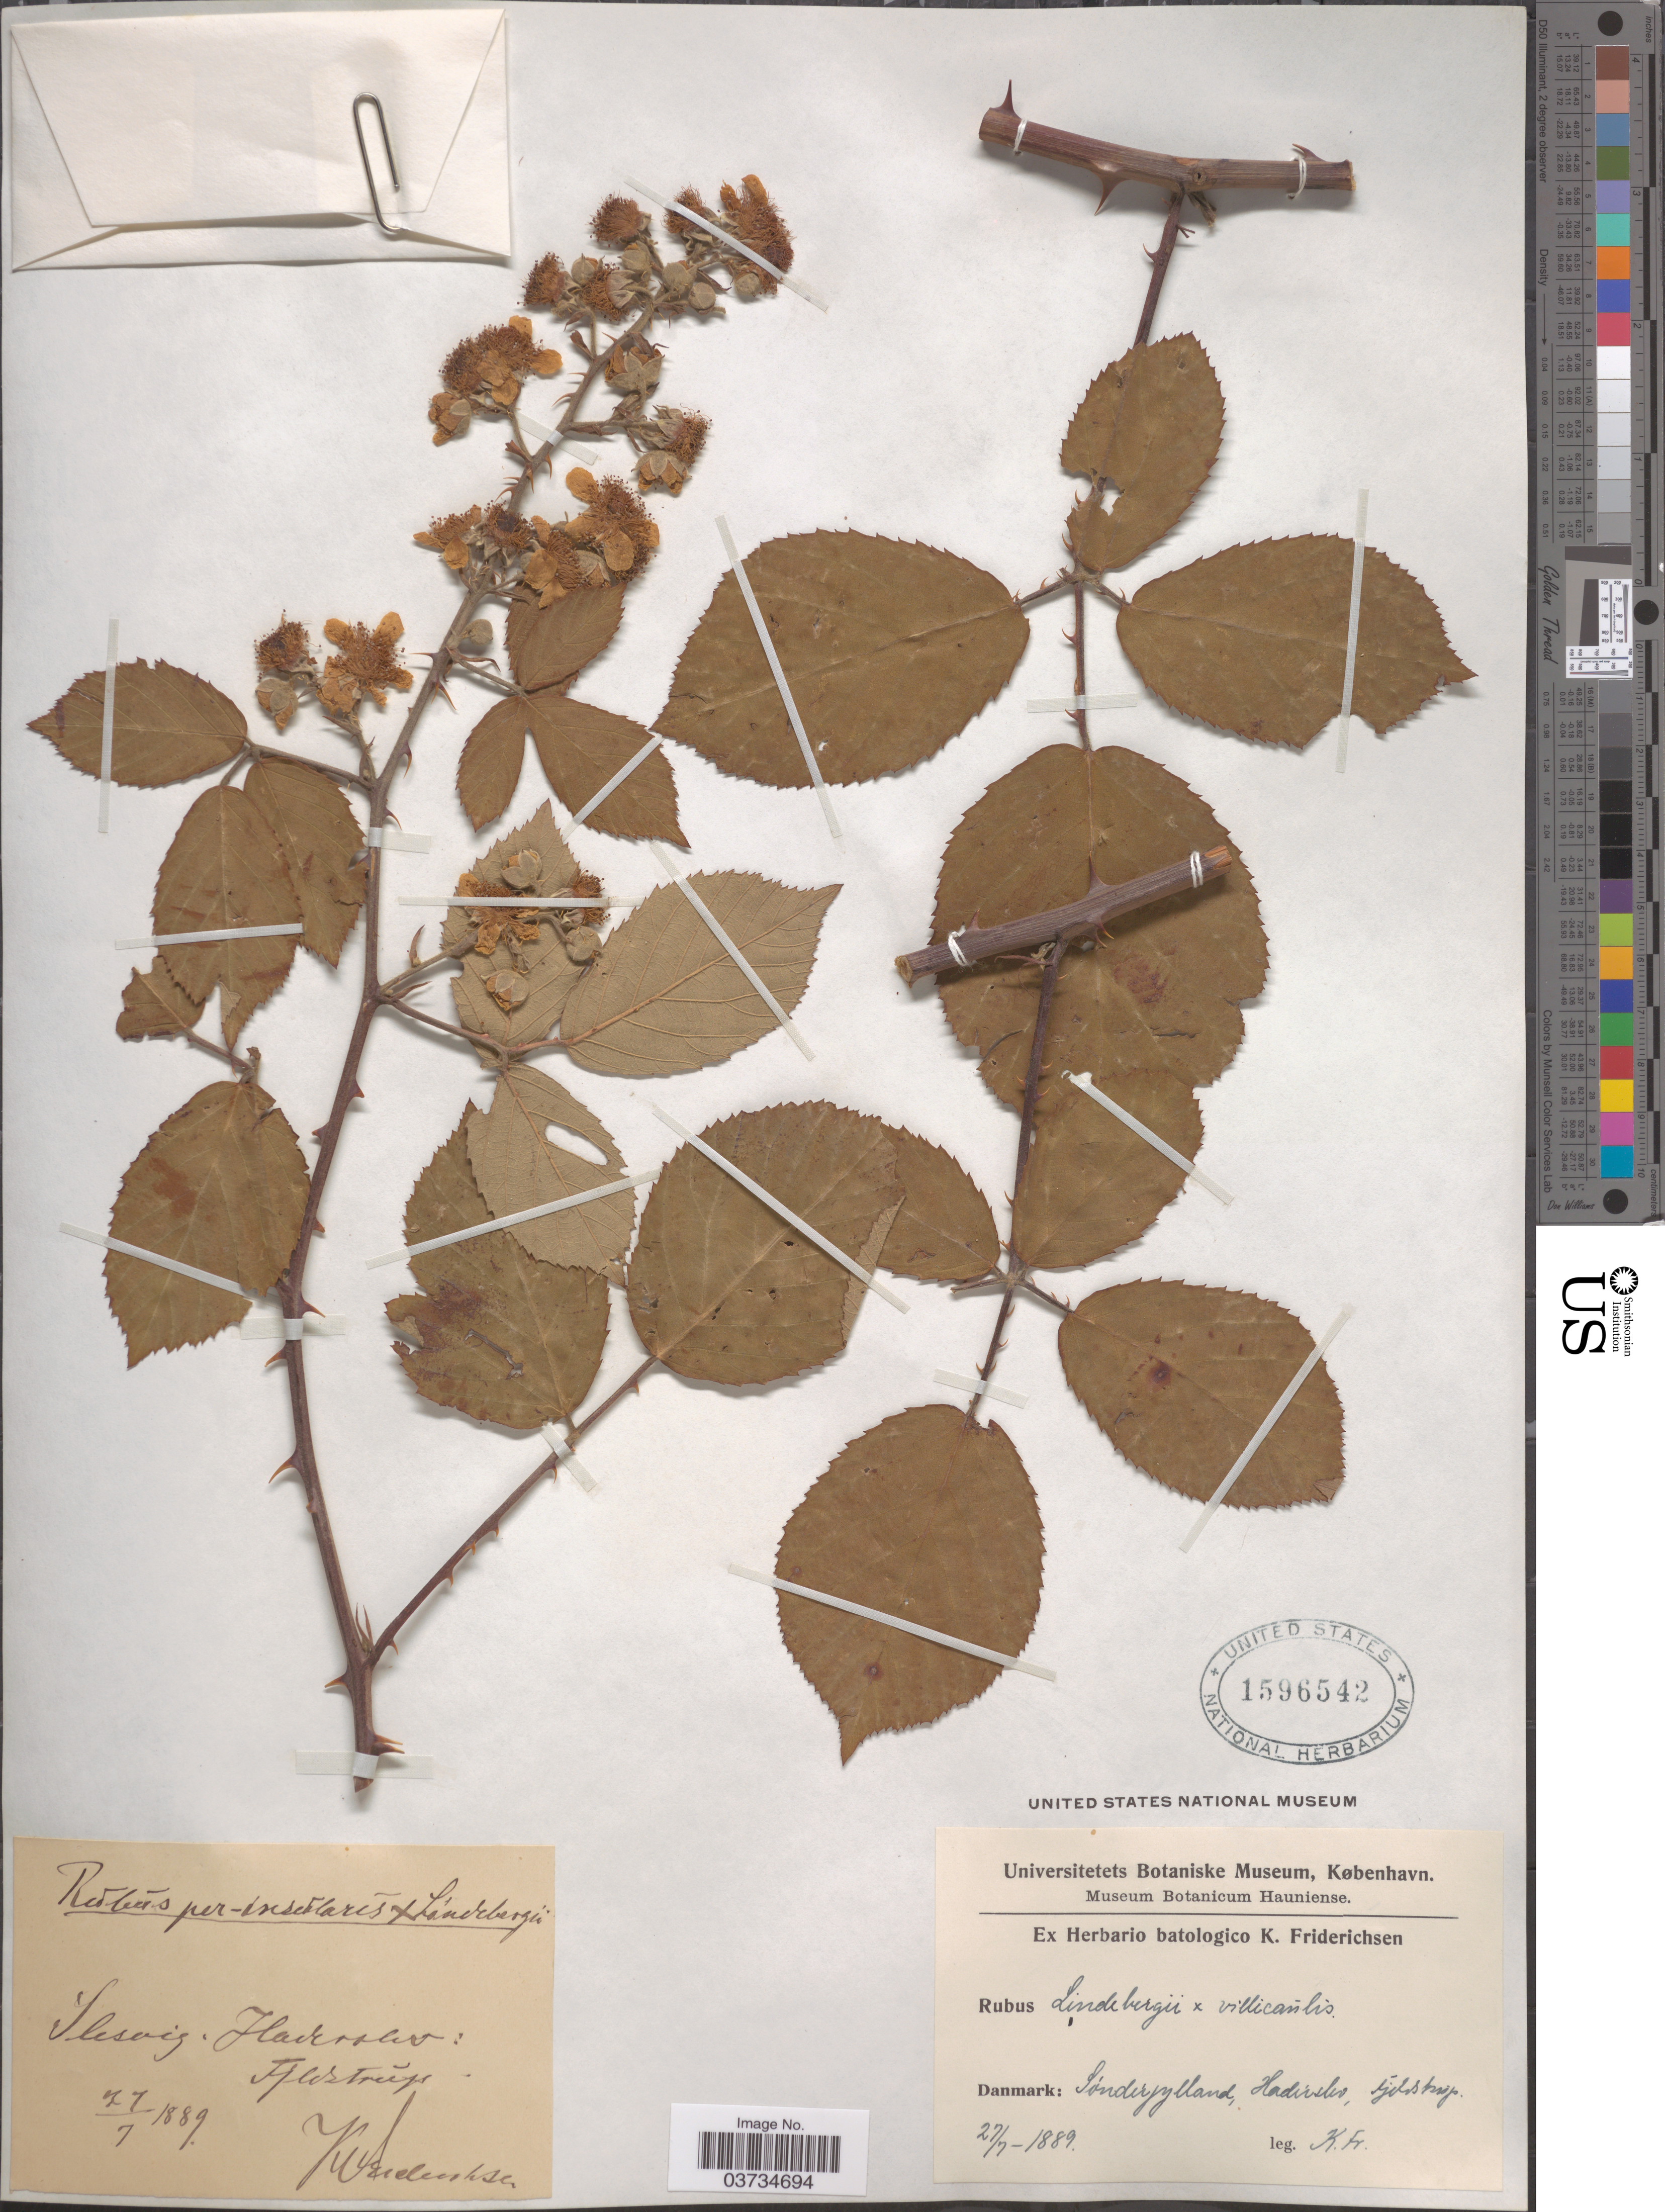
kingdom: Plantae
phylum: Tracheophyta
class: Magnoliopsida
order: Rosales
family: Rosaceae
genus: Rubus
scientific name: Rubus lindebergii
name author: P.J. Müll.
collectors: K. Friderichsen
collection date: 1889-07-27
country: Denmark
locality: Sónderjylland, Haderslev, Fjeldstrup.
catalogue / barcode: US 1596542